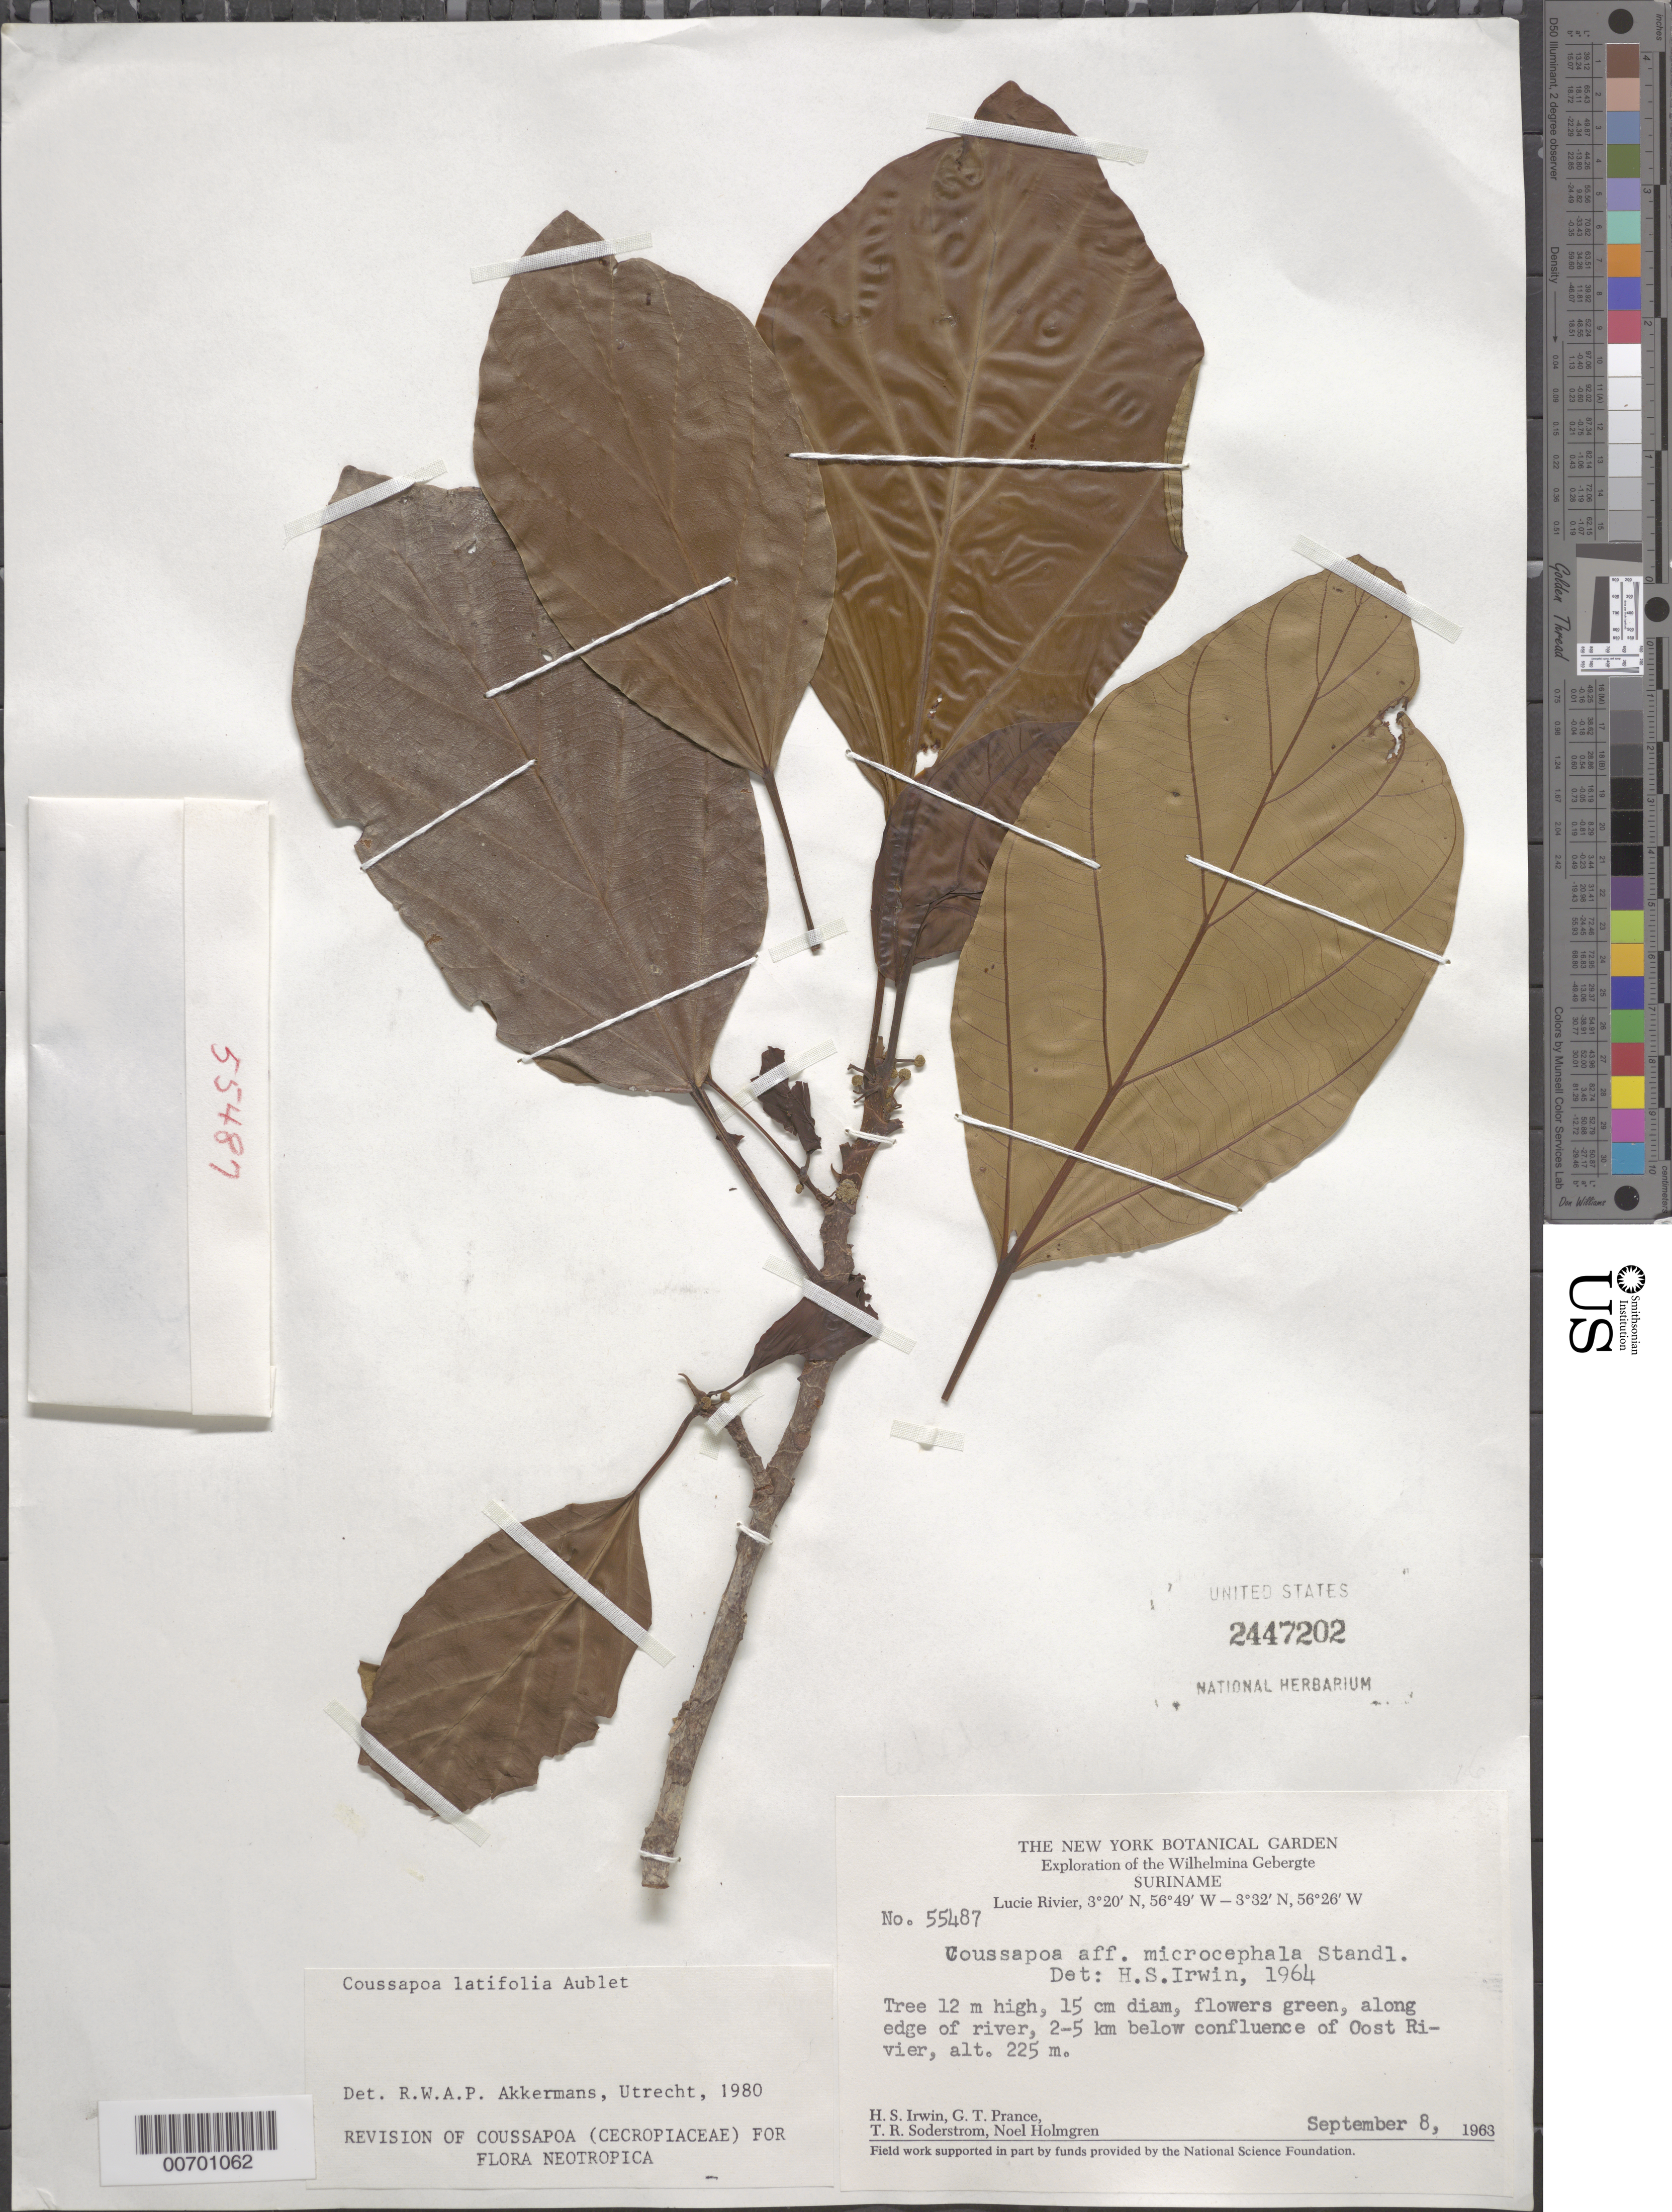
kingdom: Plantae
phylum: Tracheophyta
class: Magnoliopsida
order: Rosales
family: Urticaceae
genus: Coussapoa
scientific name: Coussapoa latifolia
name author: Aubl.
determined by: Akkermans, R. W. A. P.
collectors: H. Irwin, G. T. Prance, T. R. Soderstrom & N. H. Holmgren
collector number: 55487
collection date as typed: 8-Sep-63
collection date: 1963-09-08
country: Suriname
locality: Lucie R., 2-5 km below confl. with Oost R., Wilhelmina Gebergte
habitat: Along edge of river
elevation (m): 225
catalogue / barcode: US 2447202